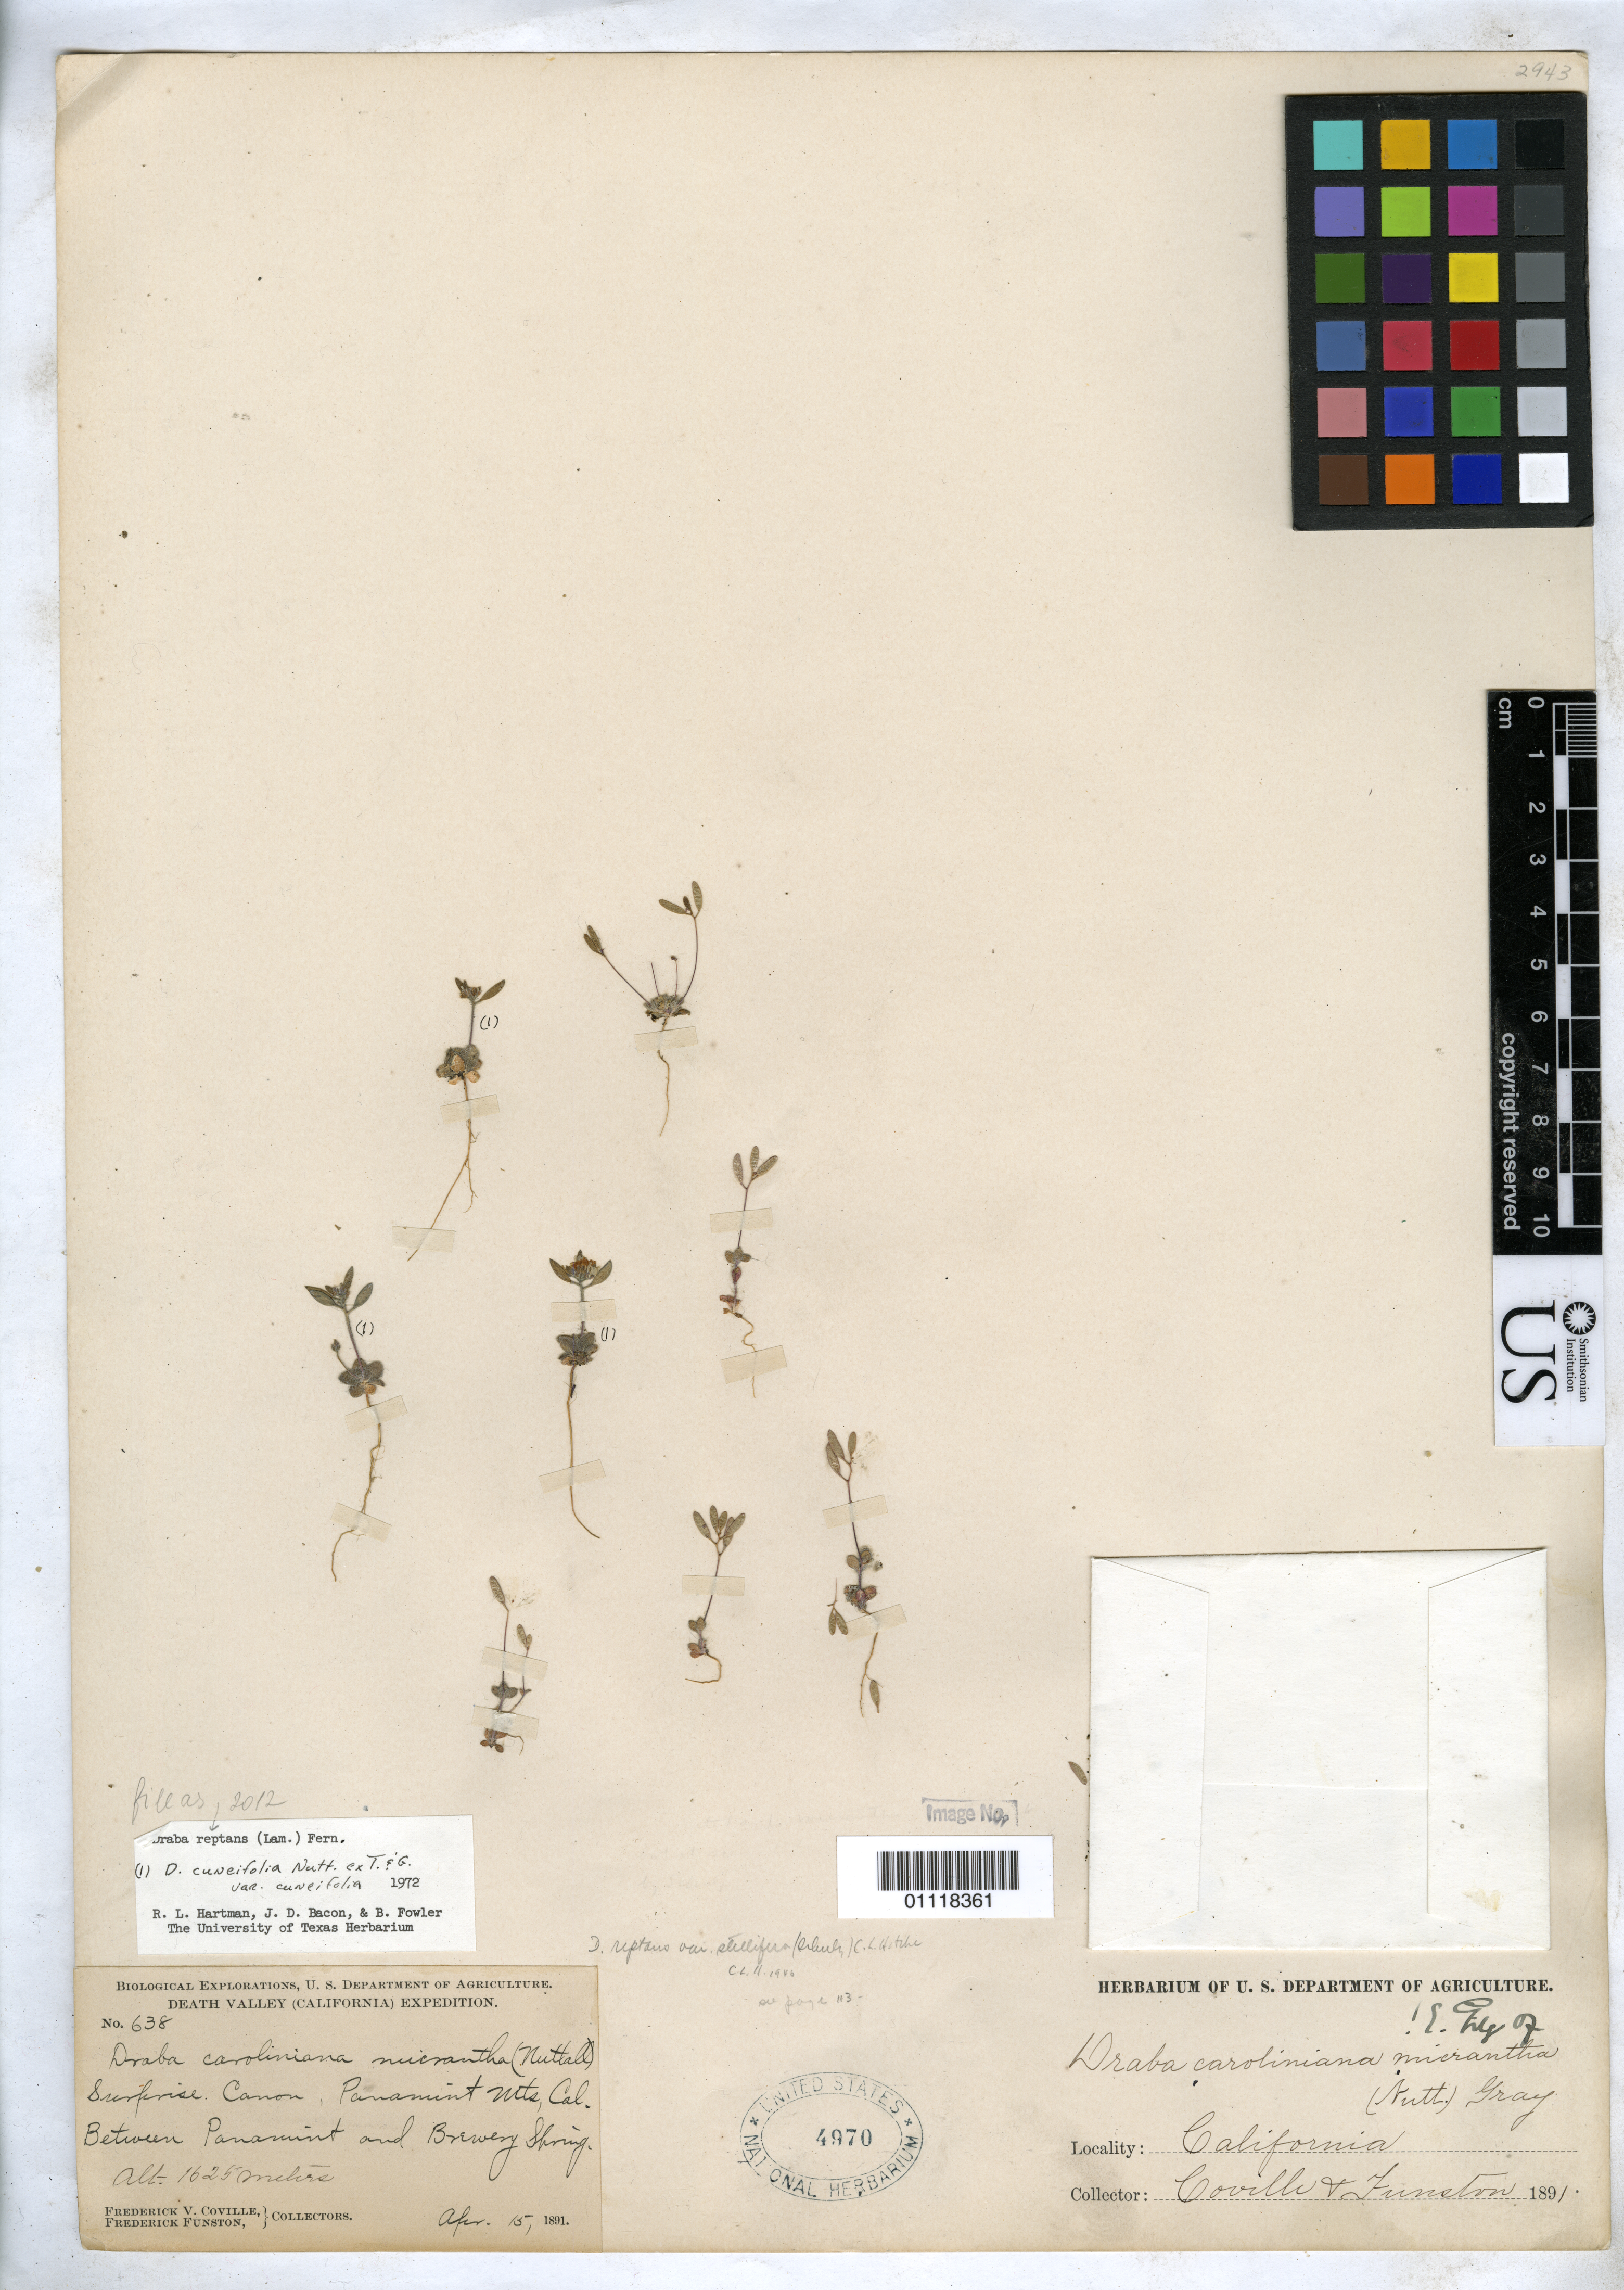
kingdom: Plantae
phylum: Tracheophyta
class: Magnoliopsida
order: Brassicales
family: Brassicaceae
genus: Draba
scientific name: Draba reptans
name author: (Lam.) Fernald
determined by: Hartman, R. L.; et al.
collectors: F. V. Coville & F. Funston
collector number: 638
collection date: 1891-04-15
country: United States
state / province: California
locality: Surprise Canyon, Panamint Mts,between Panamint and Brewery Spring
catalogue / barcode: US 4970